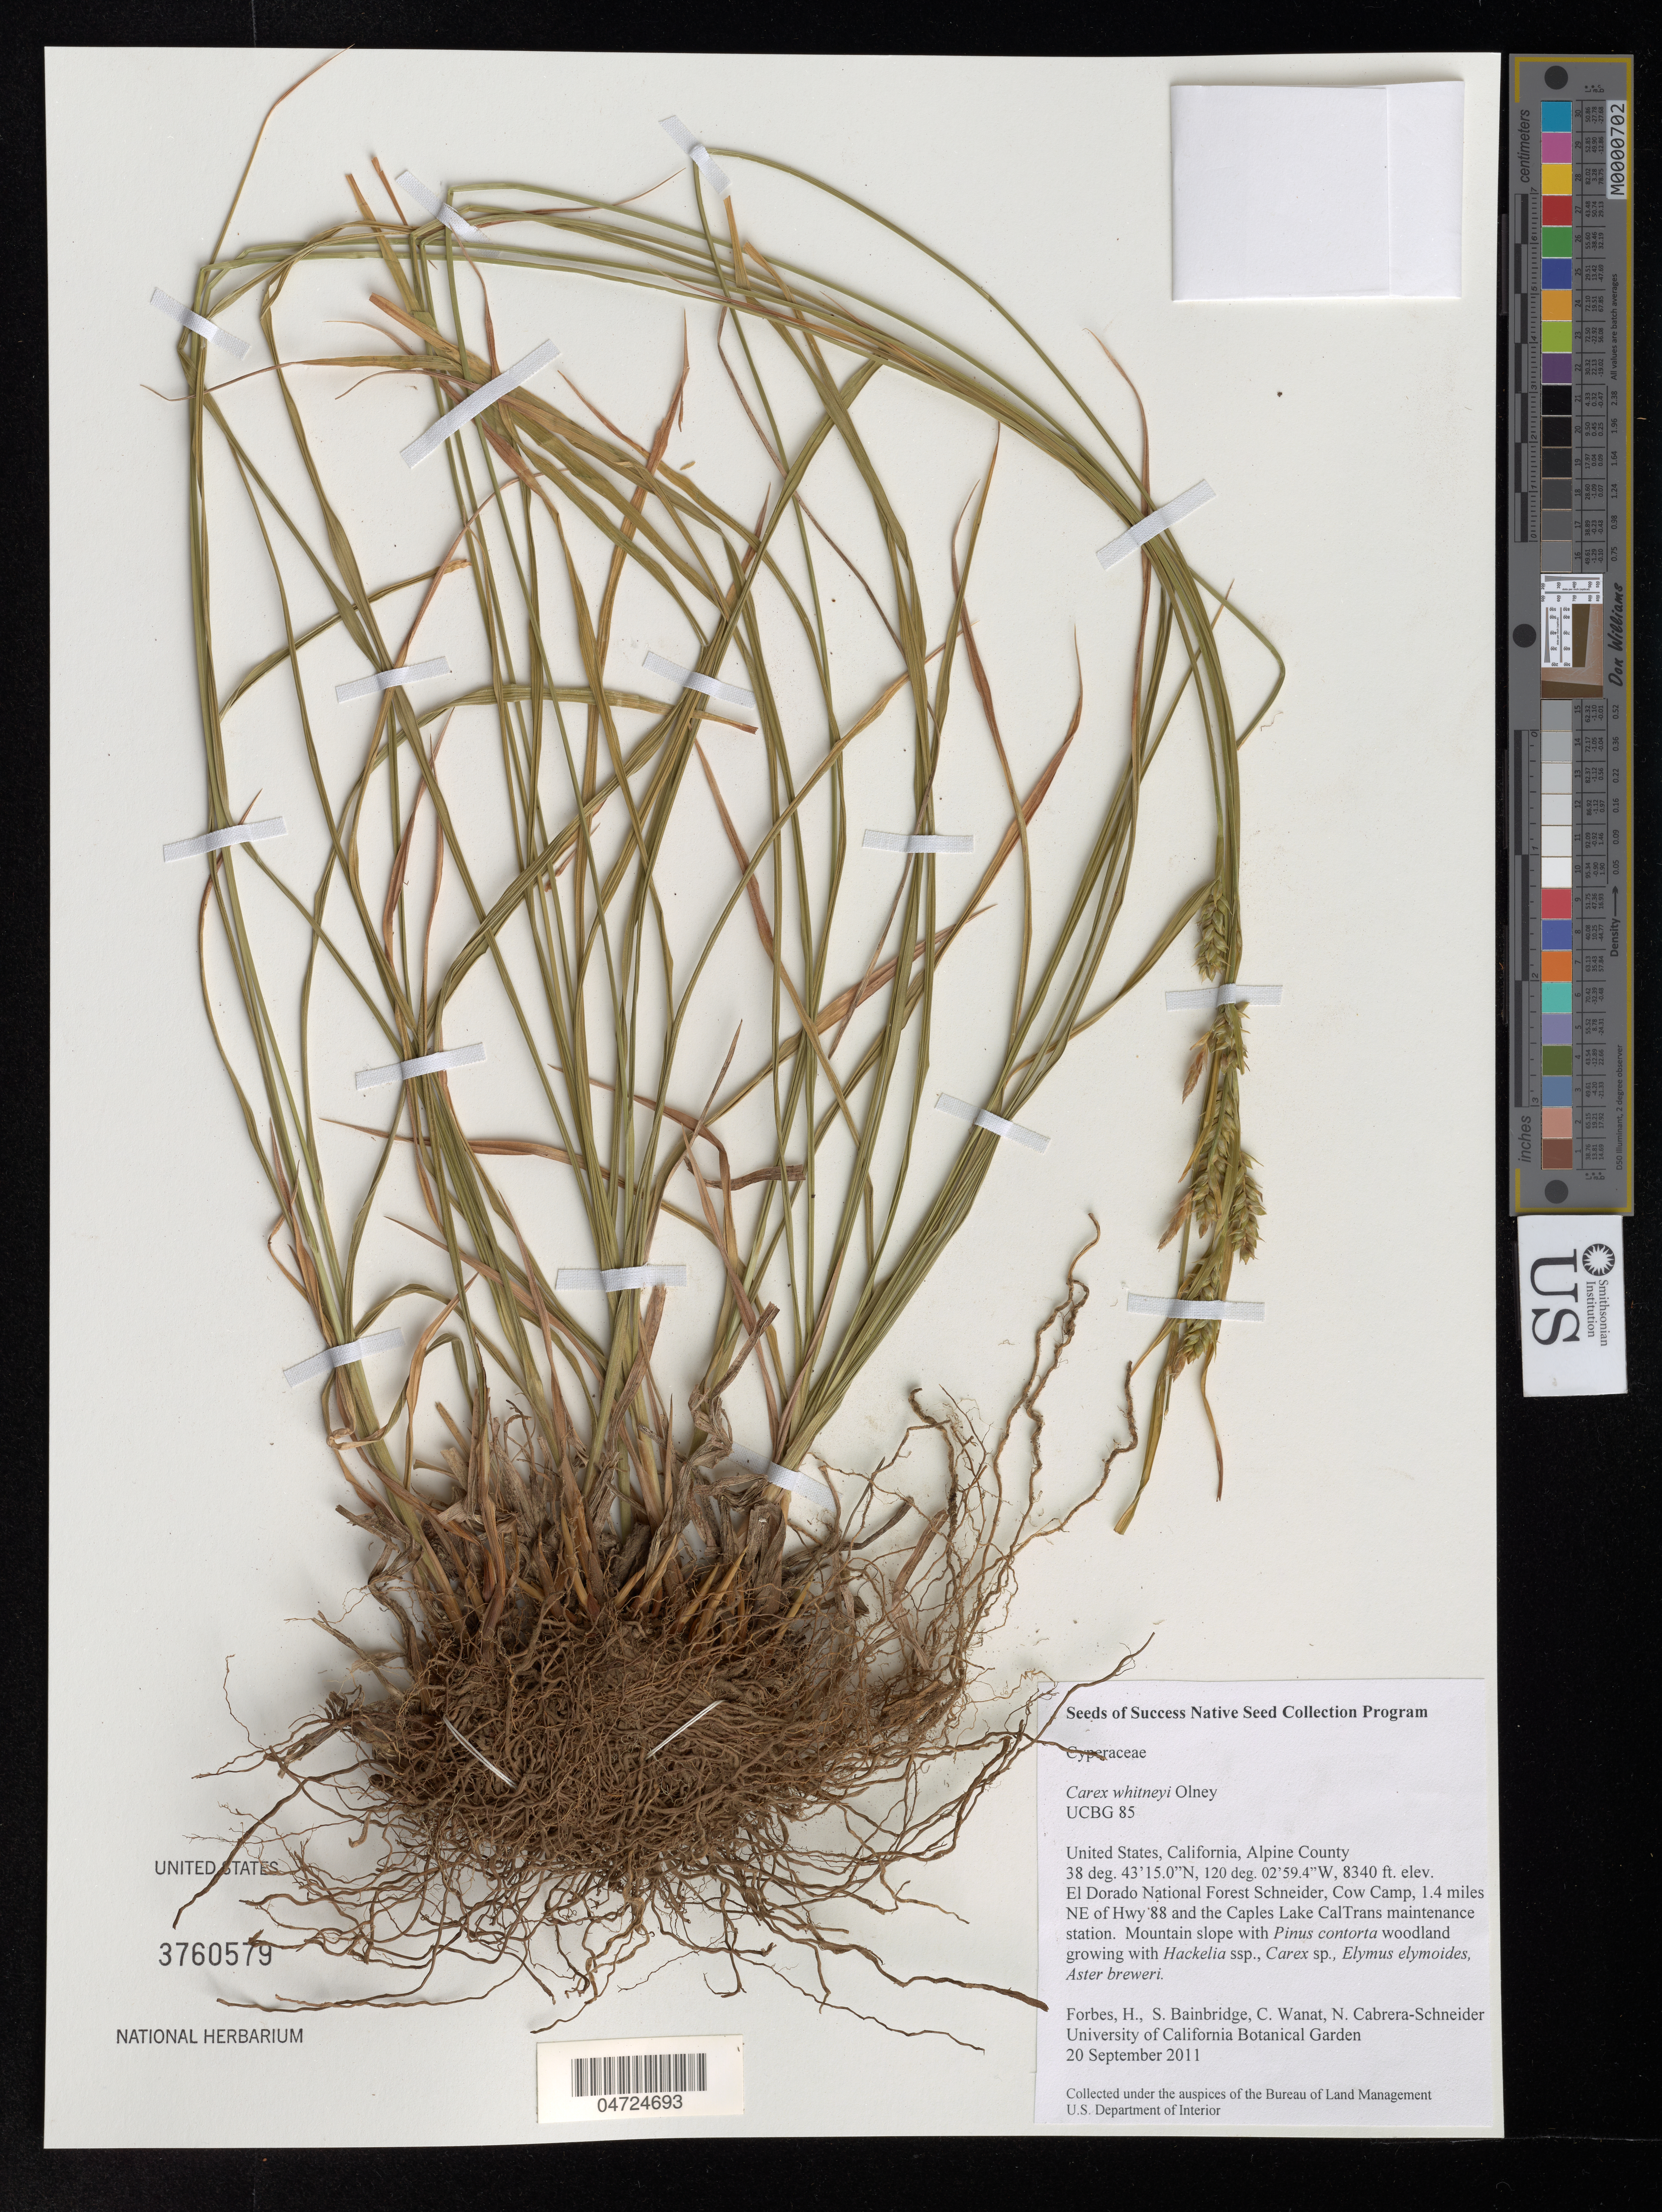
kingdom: Plantae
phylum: Tracheophyta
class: Liliopsida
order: Poales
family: Cyperaceae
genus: Carex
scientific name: Carex whitneyi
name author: Olney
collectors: H. Forbes & S. Bainbridge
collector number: UCBG 85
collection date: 2011-09-20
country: United States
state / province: California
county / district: Alpine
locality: Alpine County. El Dorado National Forest Schneider, Cow Camp, 1.4 miles NE of Hwy '88 and the Caples Lake CalTrans maintenance station.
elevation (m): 2542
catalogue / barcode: US 3760579